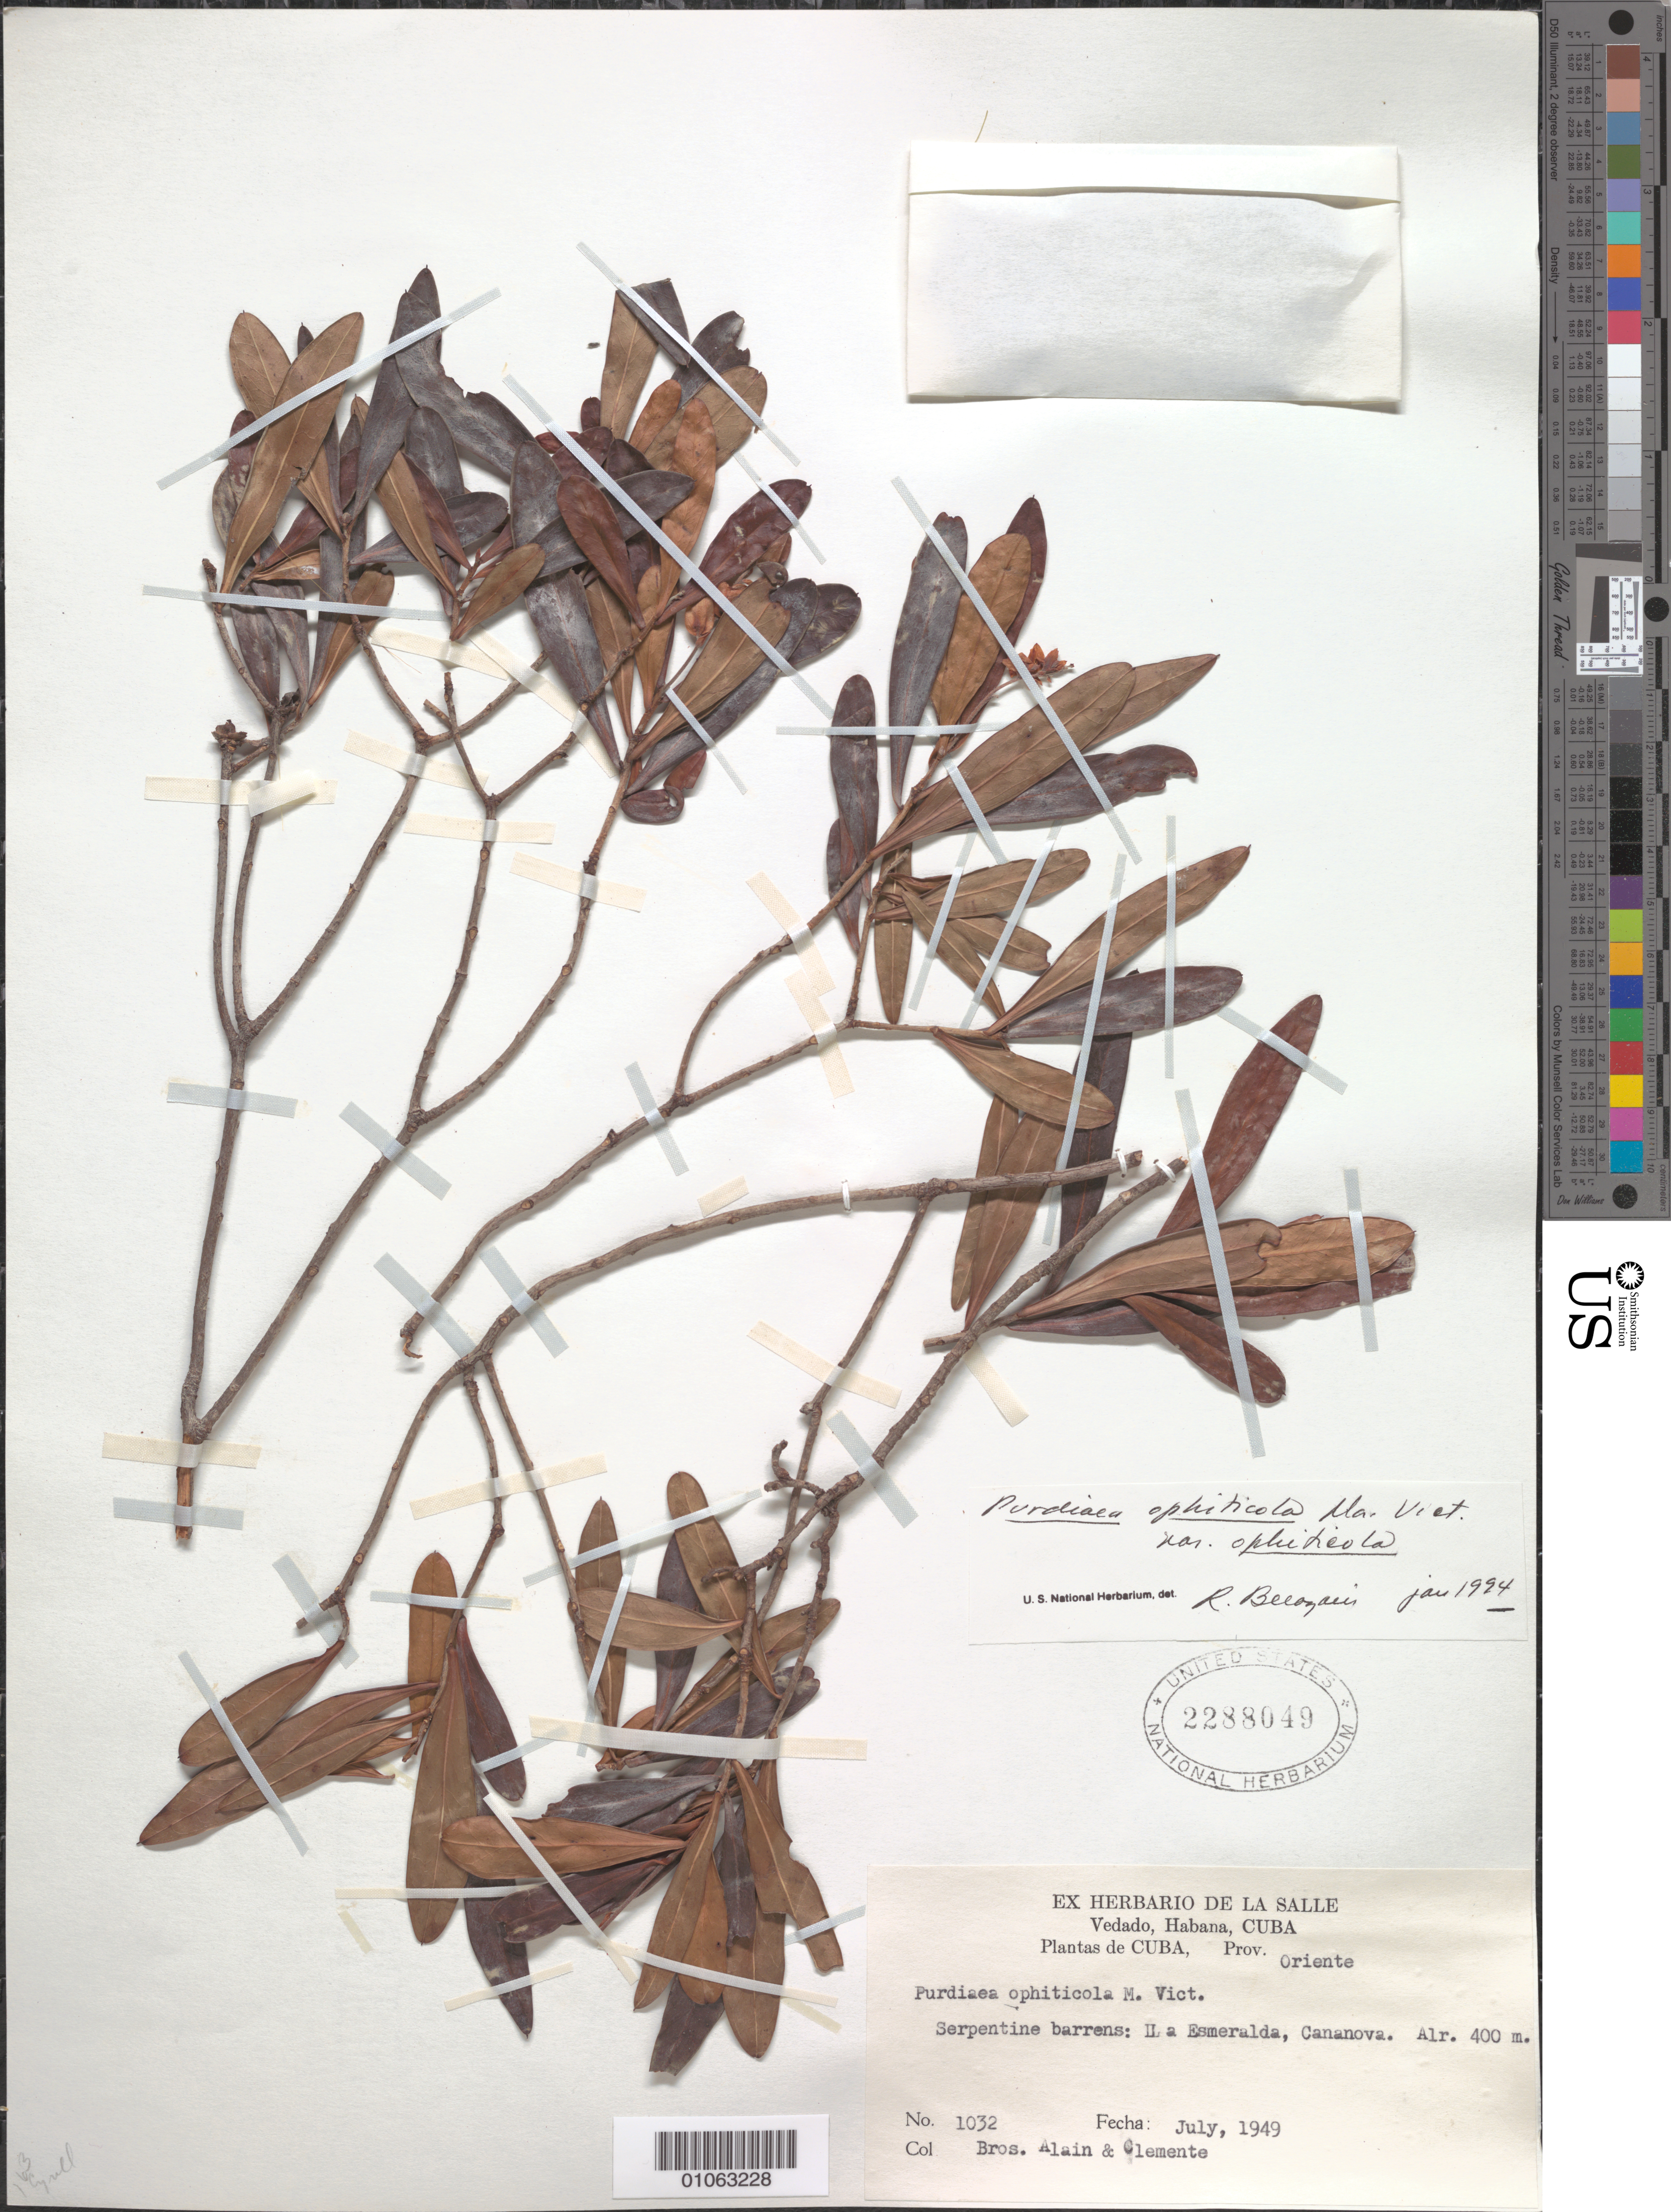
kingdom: Plantae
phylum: Tracheophyta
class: Magnoliopsida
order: Ericales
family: Clethraceae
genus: Purdiaea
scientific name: Purdiaea ophiticola var. ophiticola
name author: Vict.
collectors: A. H. Liogier & Bro. Clemente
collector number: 1032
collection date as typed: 01 Jul 1949 to 31 Jul 1949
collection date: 1949-07-01/1949-07-31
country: Cuba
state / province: Oriente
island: Cuba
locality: Serpentine barrens: II a Esmeralda, Cananova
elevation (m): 400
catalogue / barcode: US 2288049